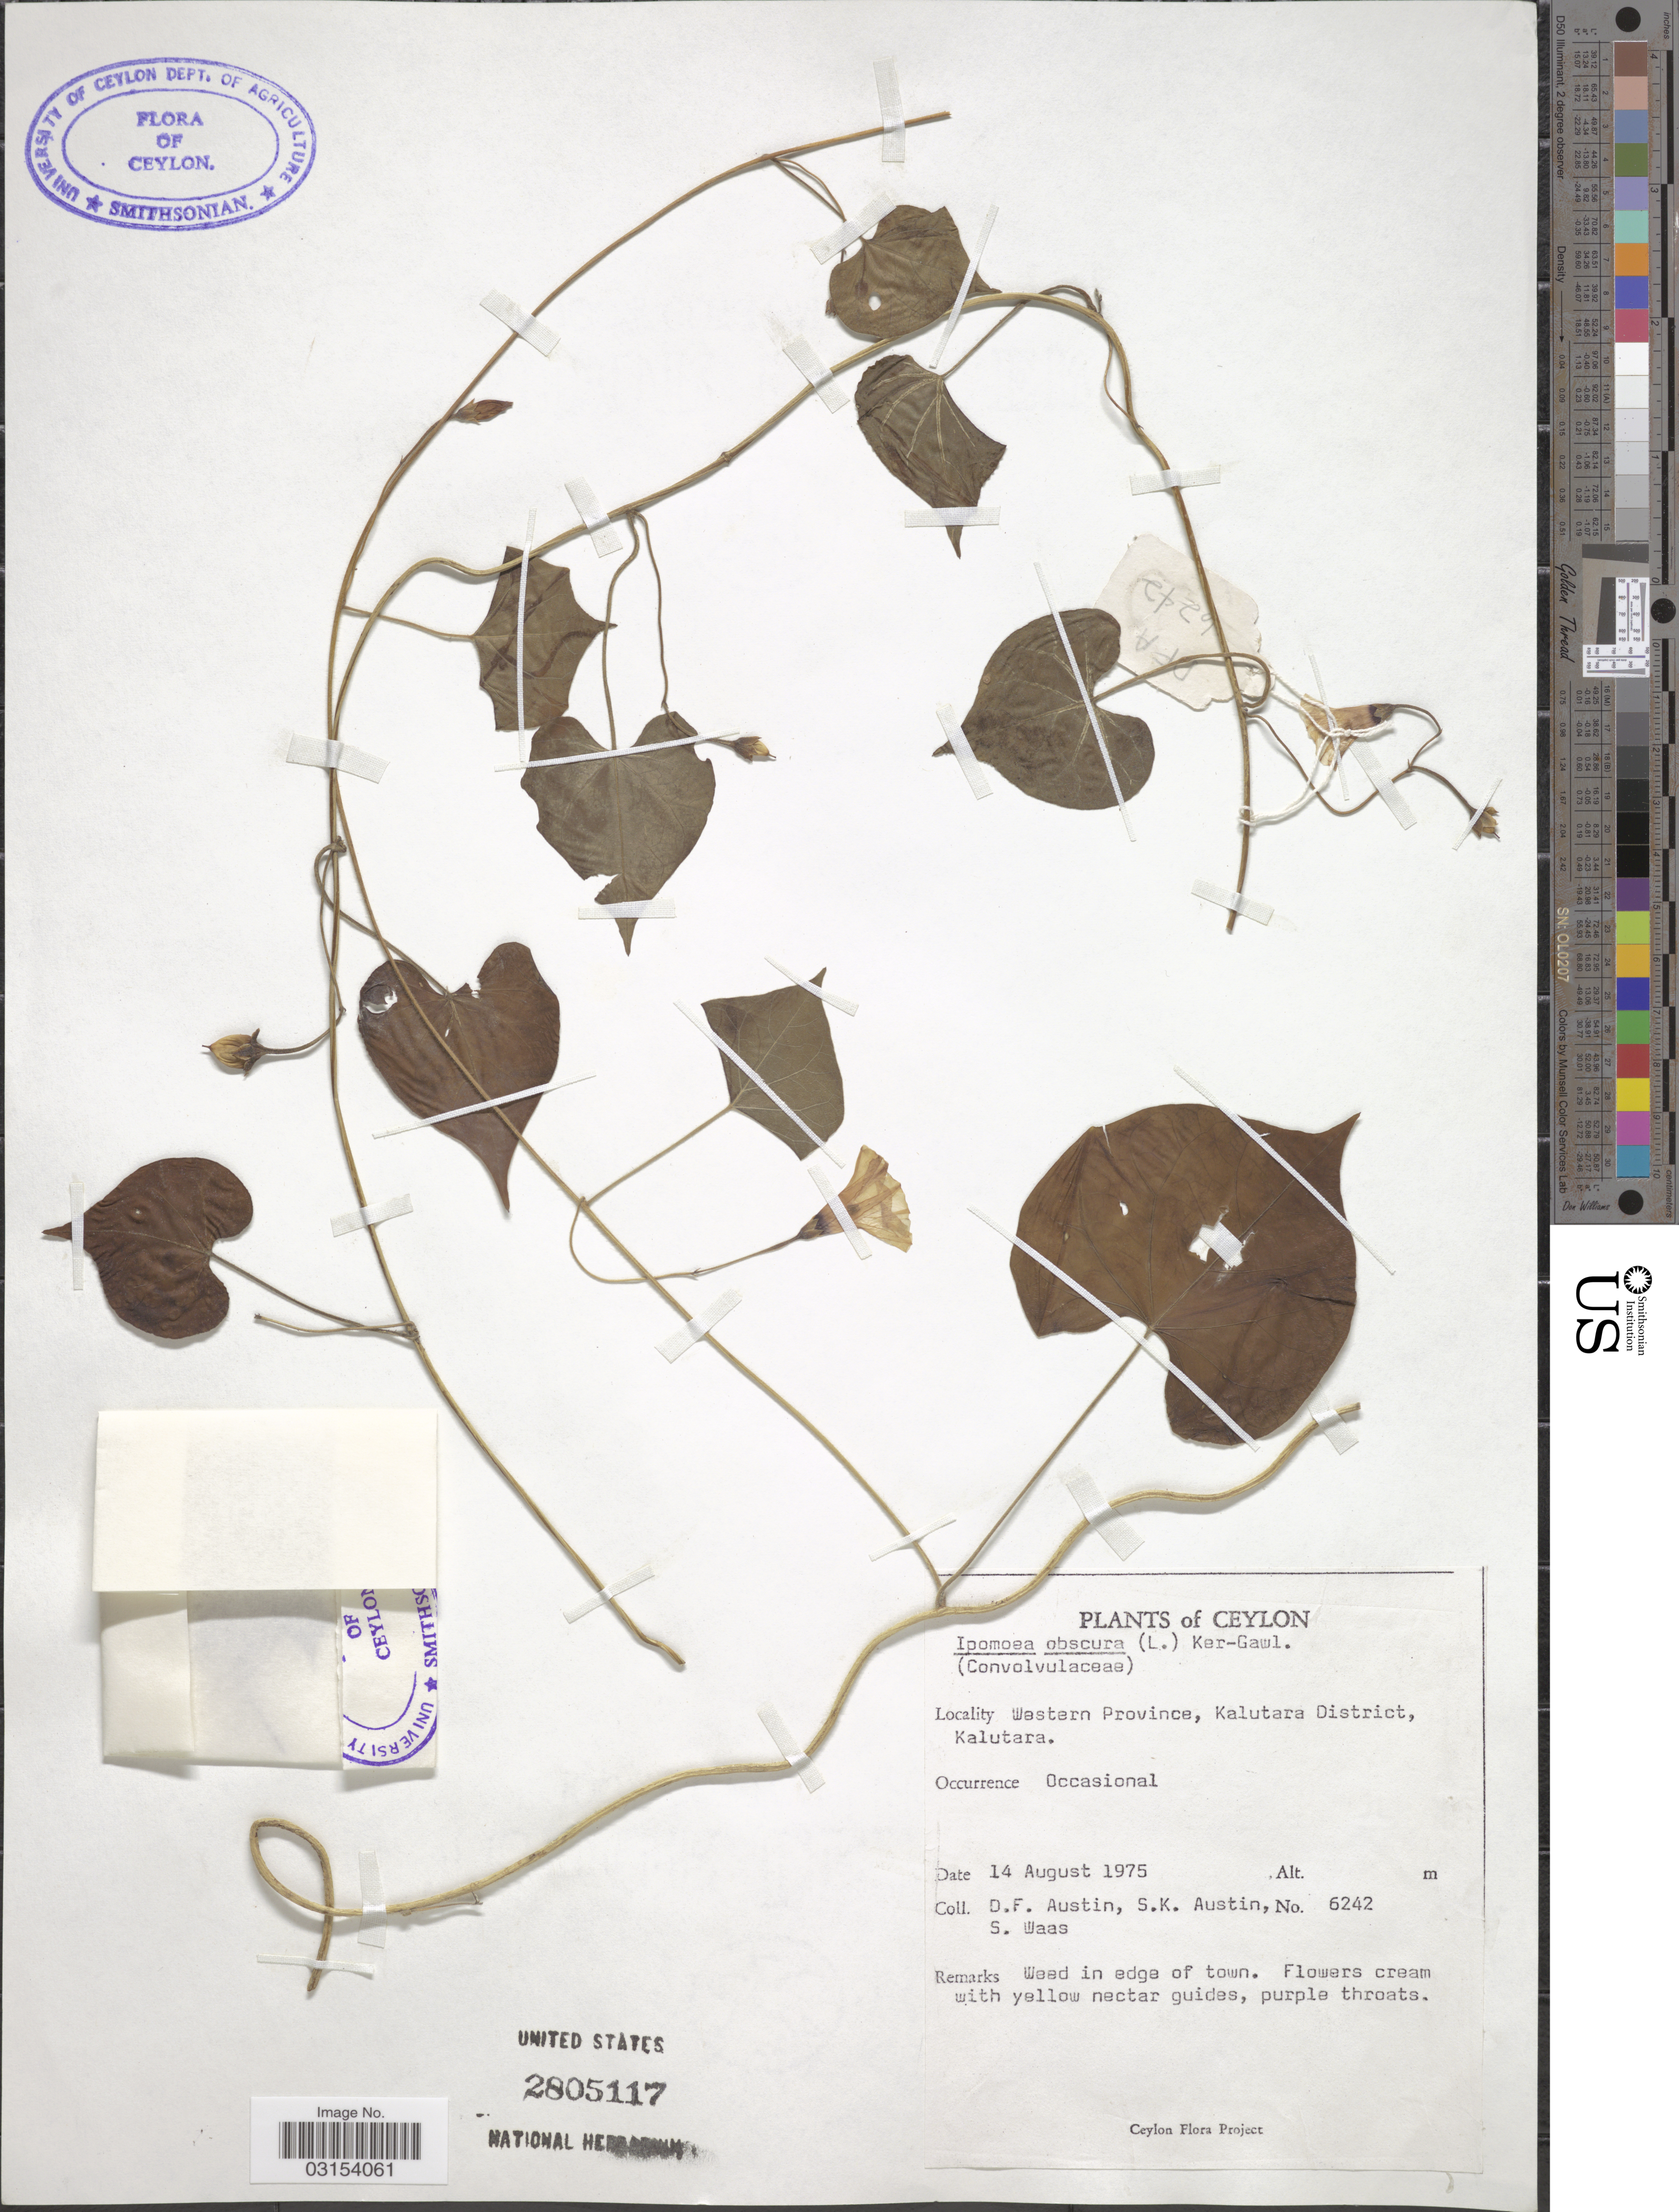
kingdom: Plantae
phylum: Tracheophyta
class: Magnoliopsida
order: Solanales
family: Convolvulaceae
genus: Ipomoea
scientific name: Ipomoea obscura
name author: (L.) Ker Gawl.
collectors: D. Austin, S. Austin & S. Waas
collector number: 6242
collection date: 1975-08-14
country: Sri Lanka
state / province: Western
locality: Ceylon, Western Province, Kalutara District, Kalutara.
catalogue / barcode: US 2805117